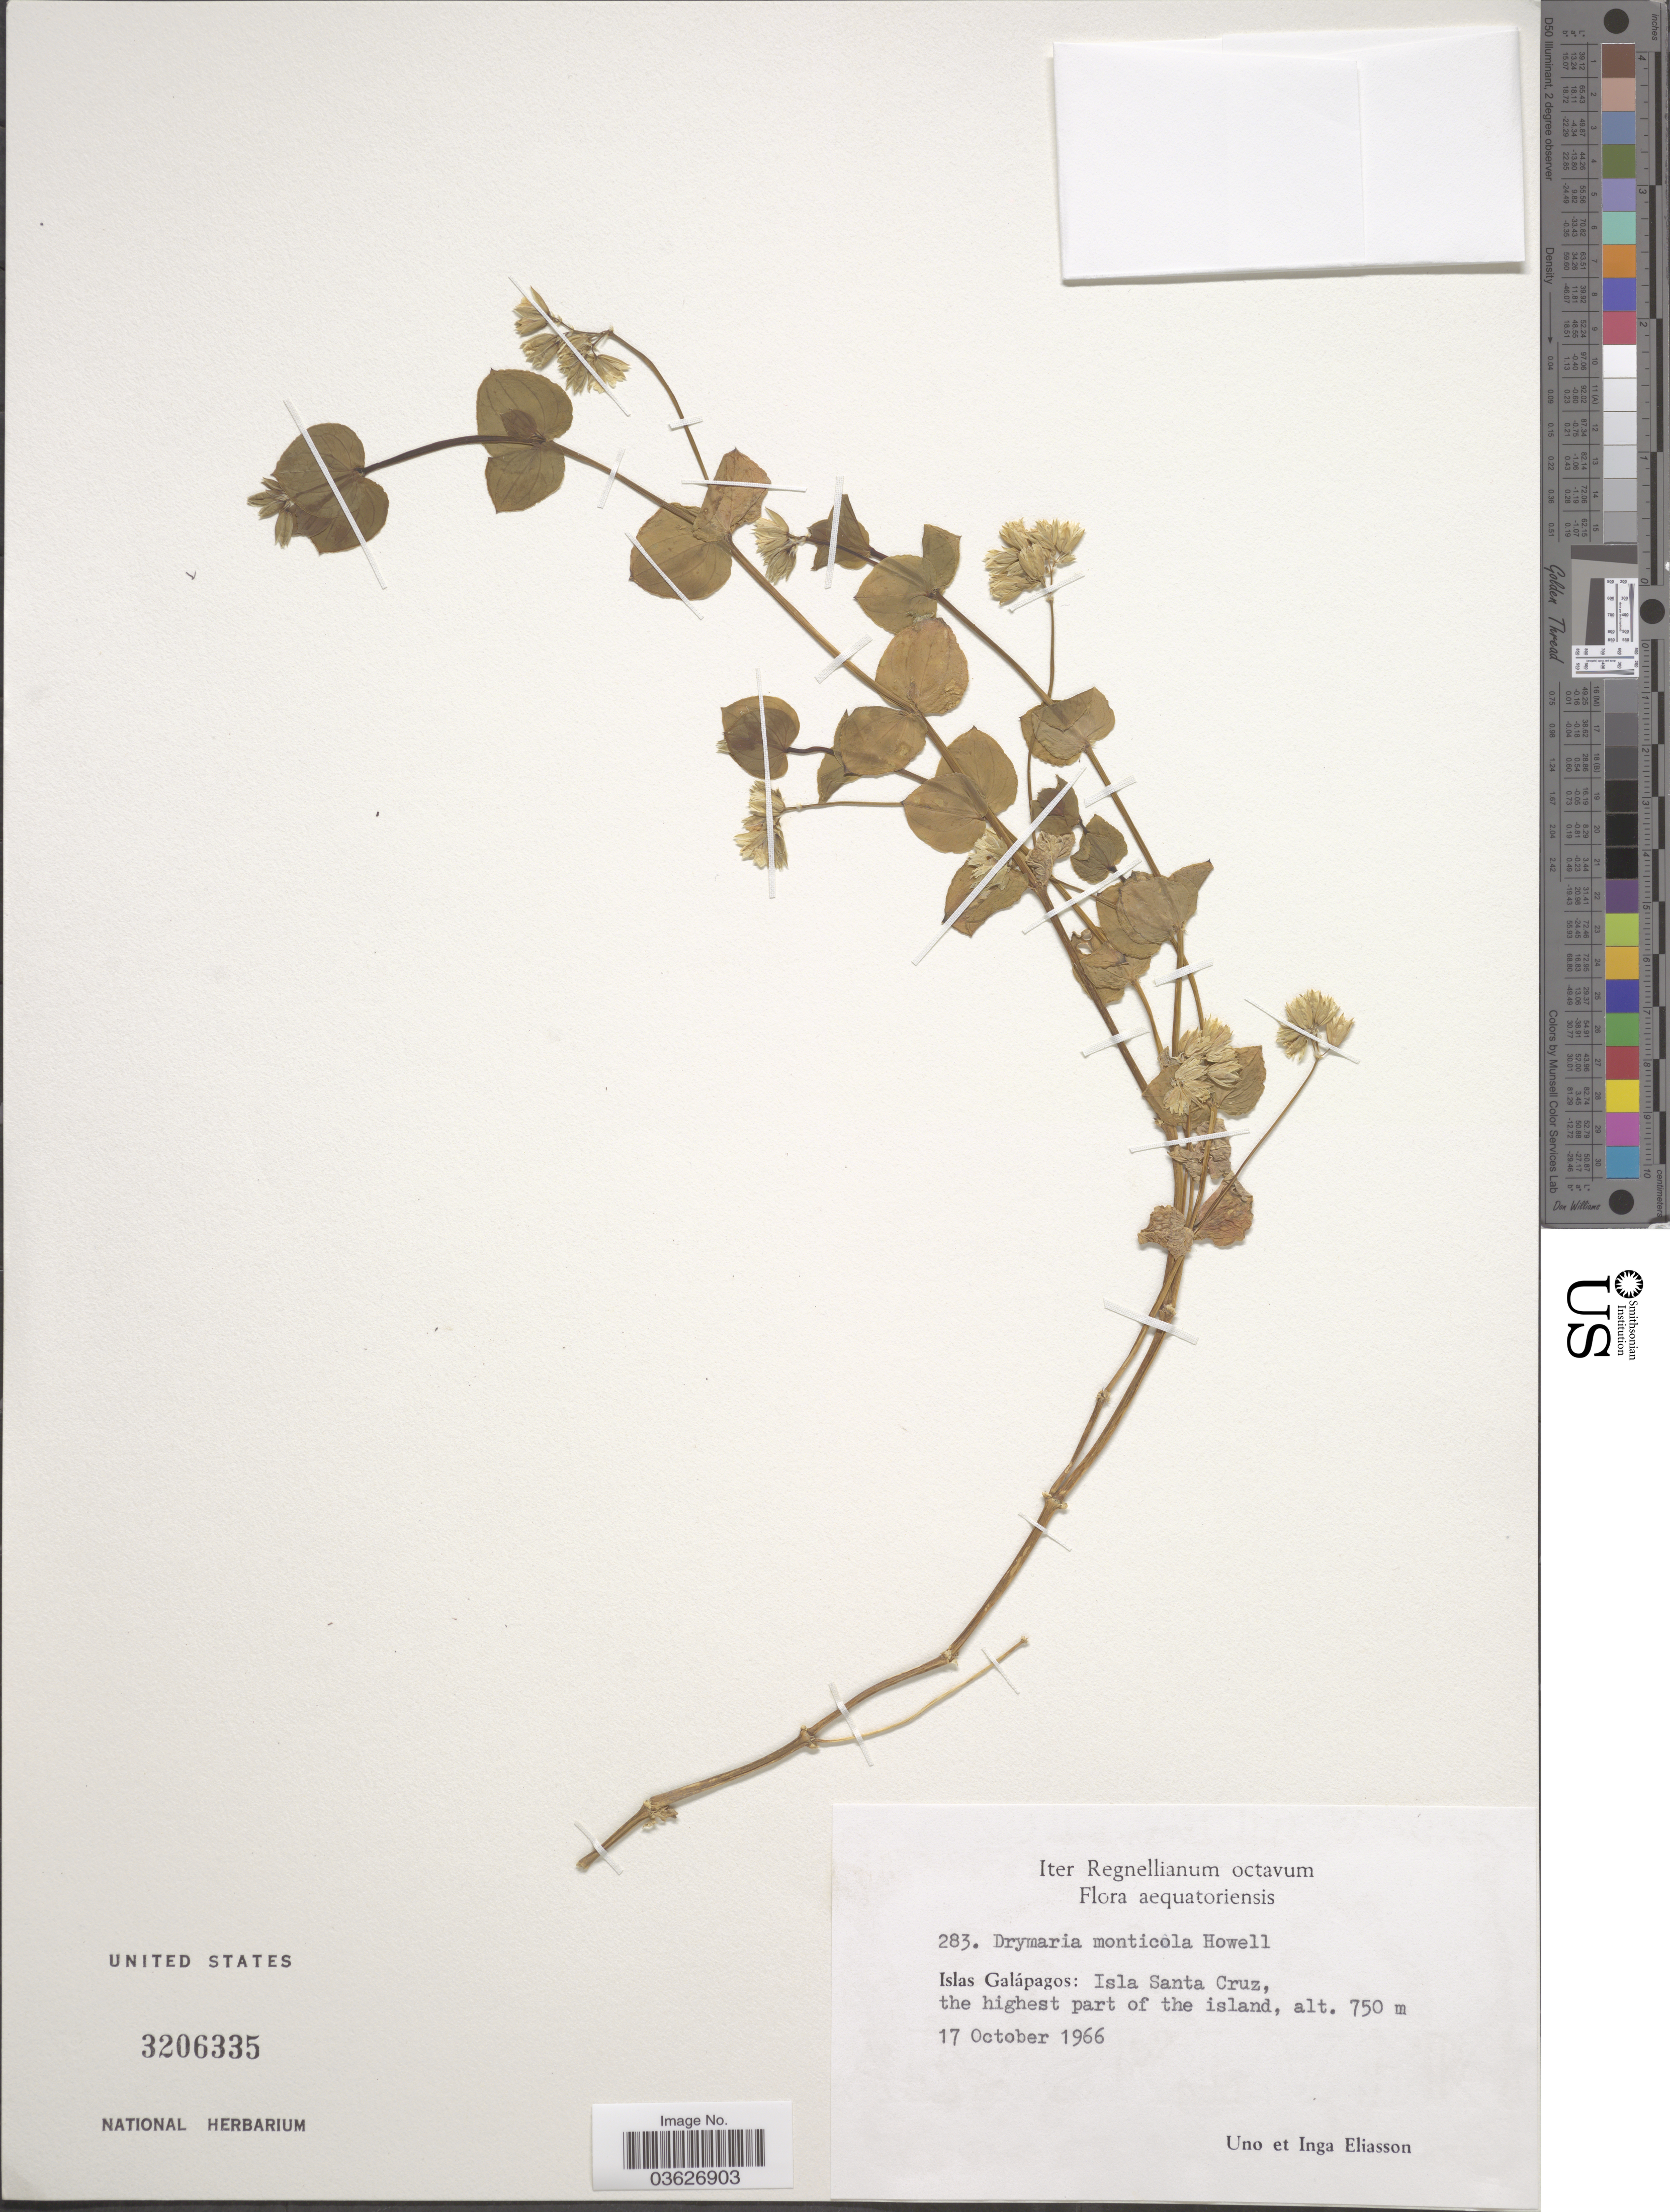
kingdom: Plantae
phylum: Tracheophyta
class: Magnoliopsida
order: Caryophyllales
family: Caryophyllaceae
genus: Drymaria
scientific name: Drymaria monticola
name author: J.T. Howell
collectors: U. Eliasson & I. Eliasson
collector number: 283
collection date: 1966-10-17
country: Ecuador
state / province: Colón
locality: Islas Galápagos: Isla Santa Cruz, the highest part of the island.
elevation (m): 750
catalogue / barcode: US 3206335